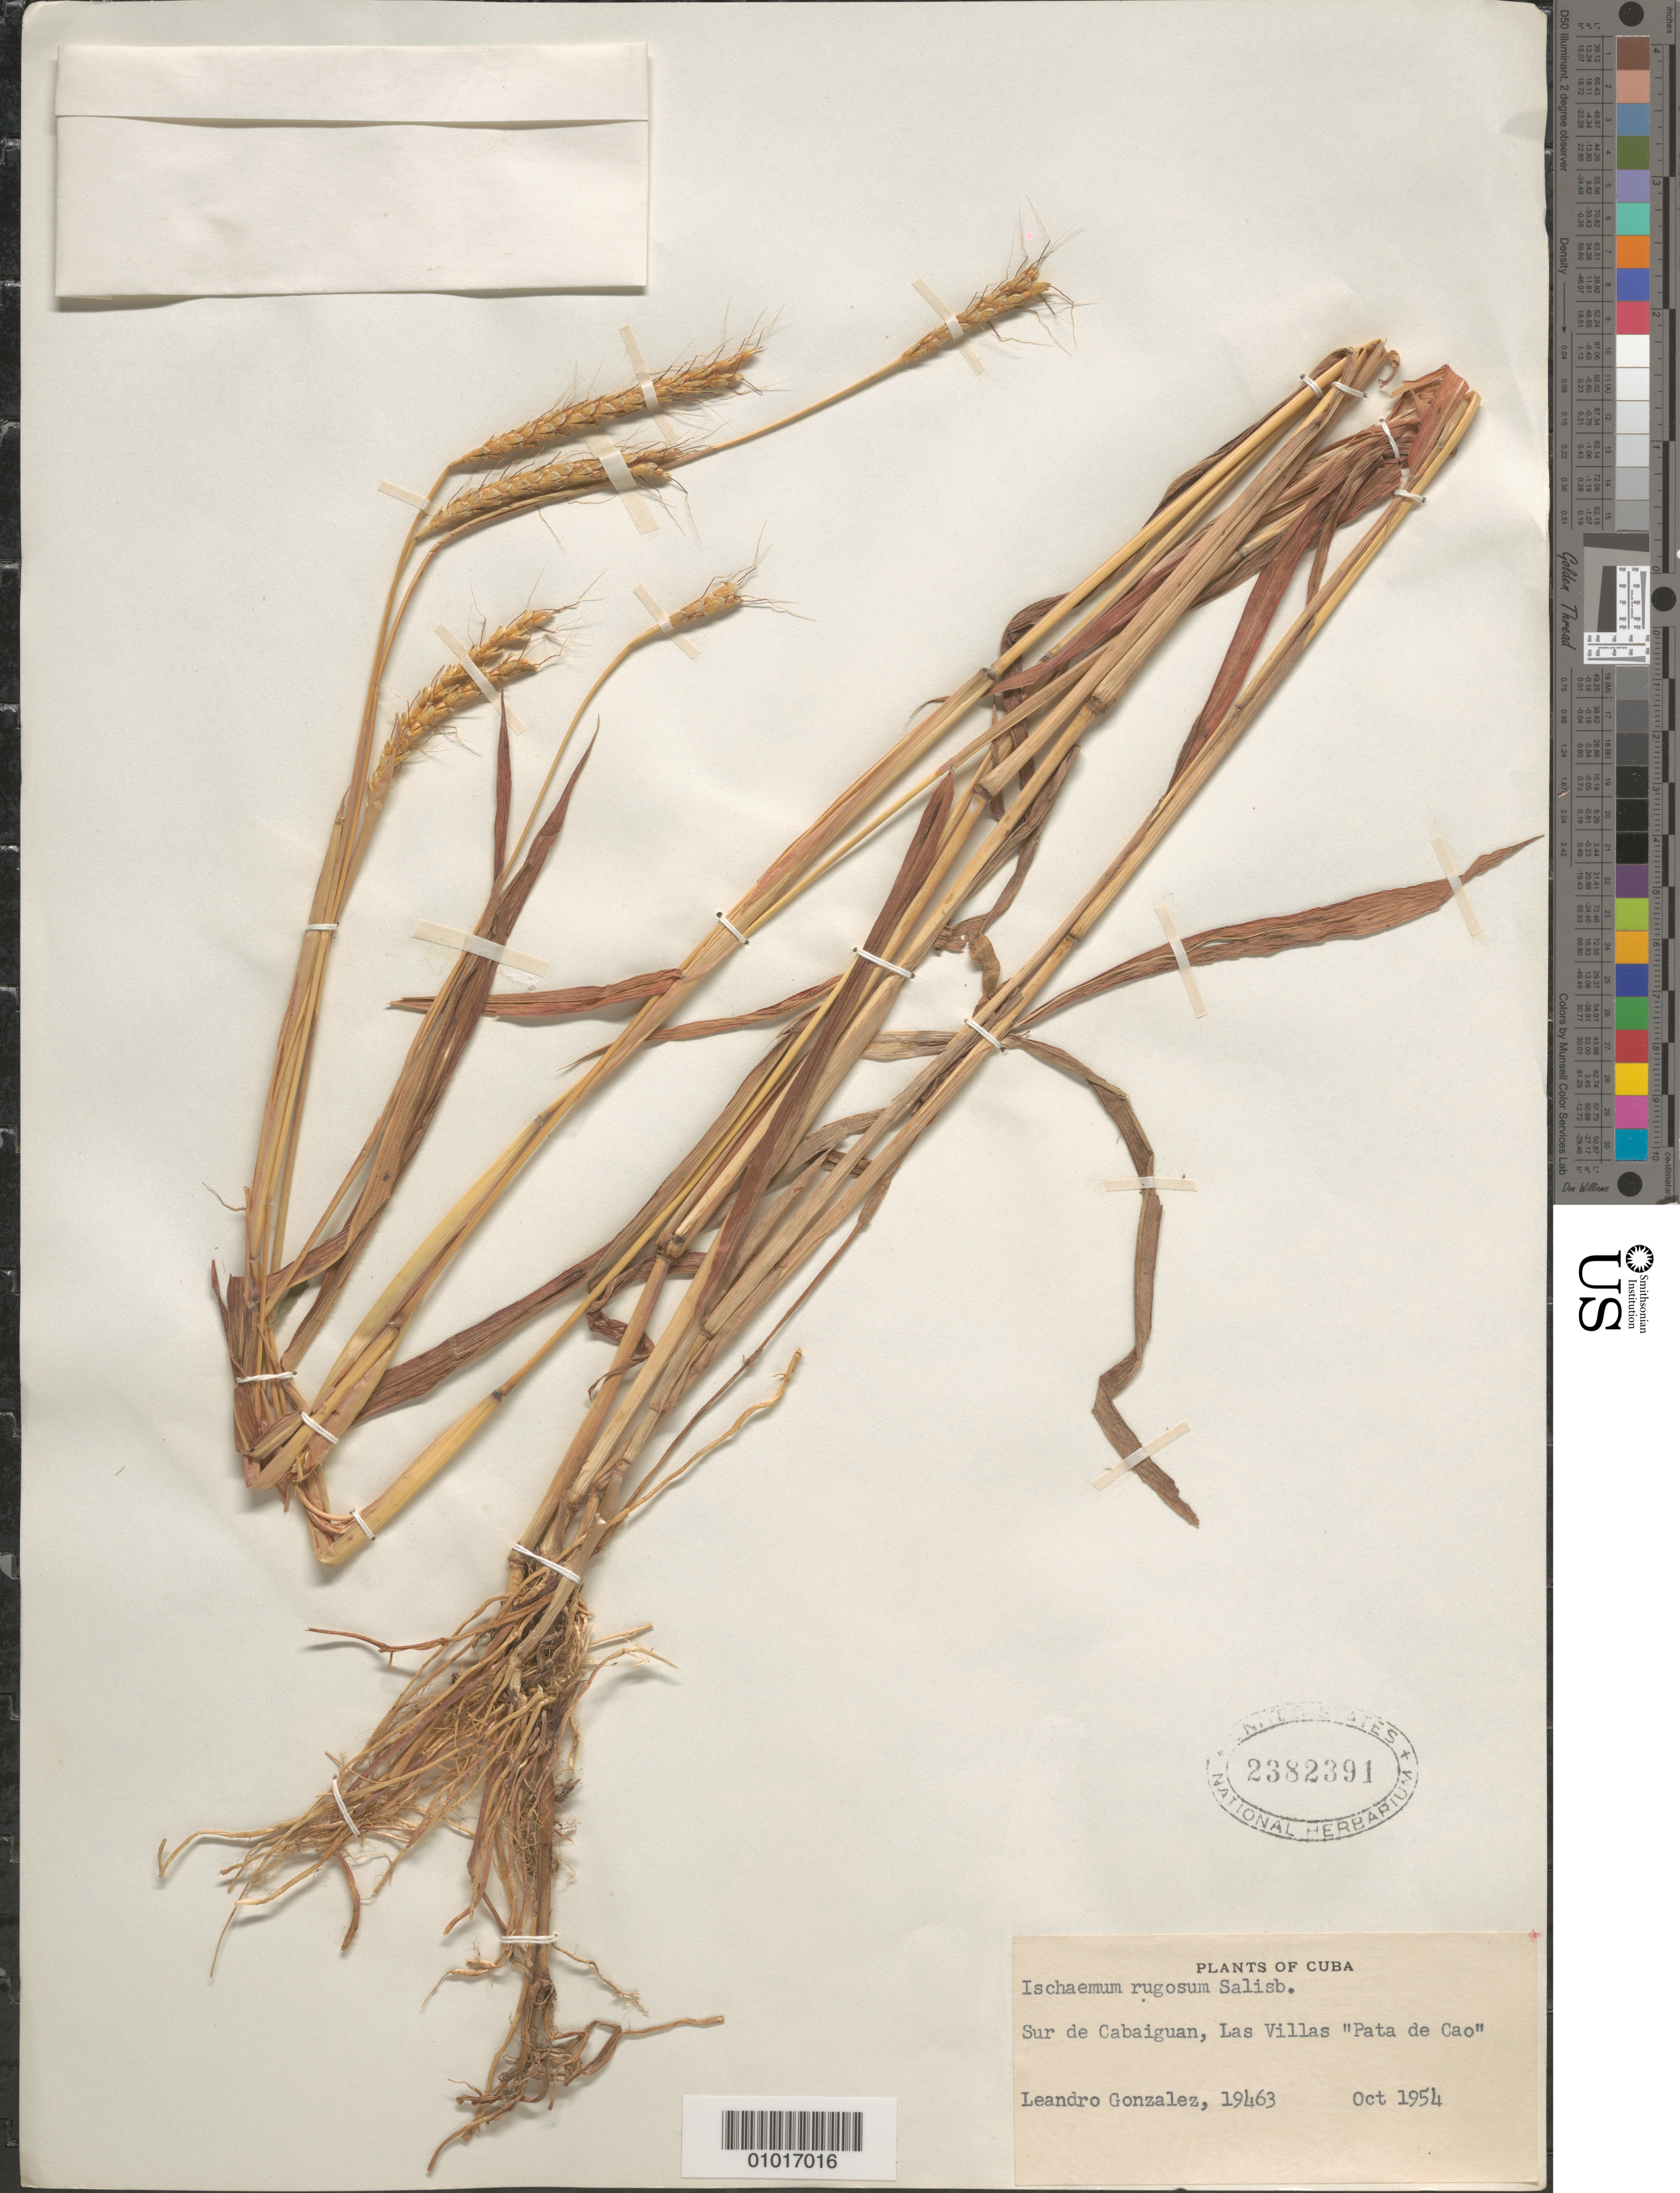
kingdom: Plantae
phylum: Tracheophyta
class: Liliopsida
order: Poales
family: Poaceae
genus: Ischaemum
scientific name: Ischaemum rugosum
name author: Salisb.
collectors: L. González-Quintero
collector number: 19463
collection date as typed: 01 Oct 1954 to 31 Oct 1954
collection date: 1954-10-01/1954-10-31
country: Cuba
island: Cuba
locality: Sur de Cabaiguan, las Villas "Pata de Cao"; The south of Cabaiguan, the Towns "Leg of Cao"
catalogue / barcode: US 2382391